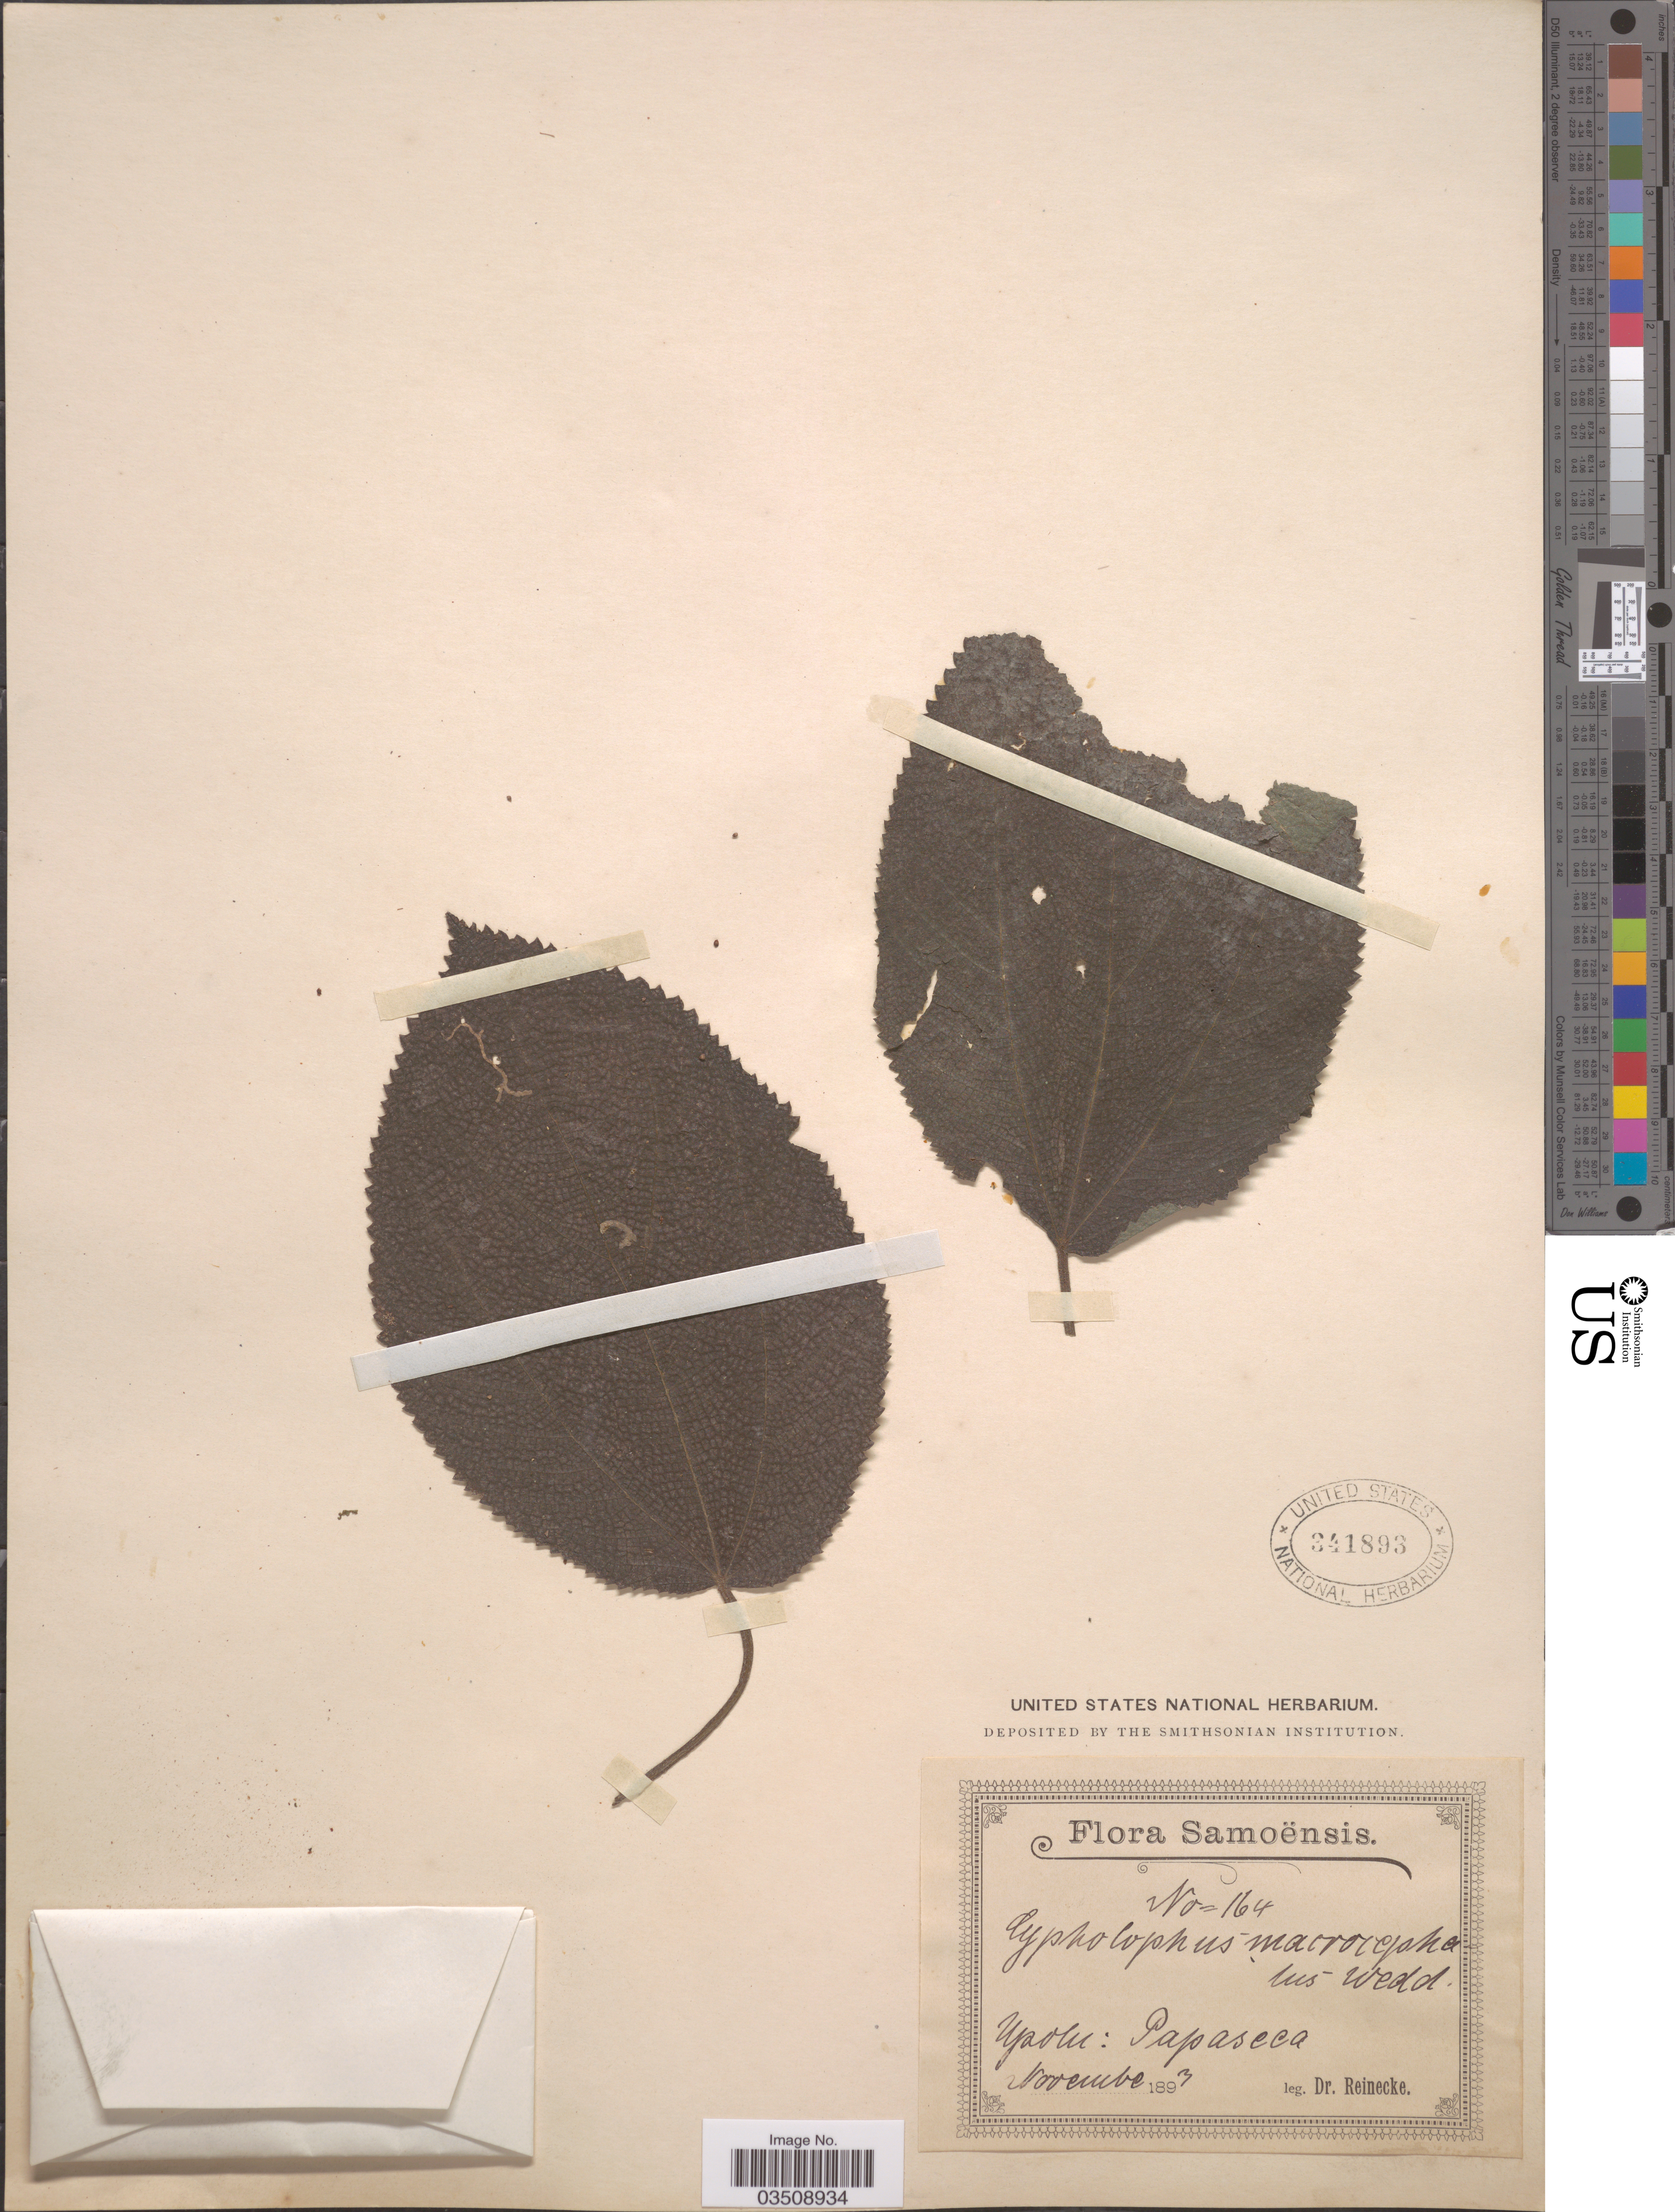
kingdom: Plantae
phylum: Tracheophyta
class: Magnoliopsida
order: Rosales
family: Urticaceae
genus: Cypholophus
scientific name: Cypholophus macrocephalus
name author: Wedd.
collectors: -- Reinecke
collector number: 164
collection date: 1893-11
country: Samoa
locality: Samoënsis. Upolu: Papaseca.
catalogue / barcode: US 341893